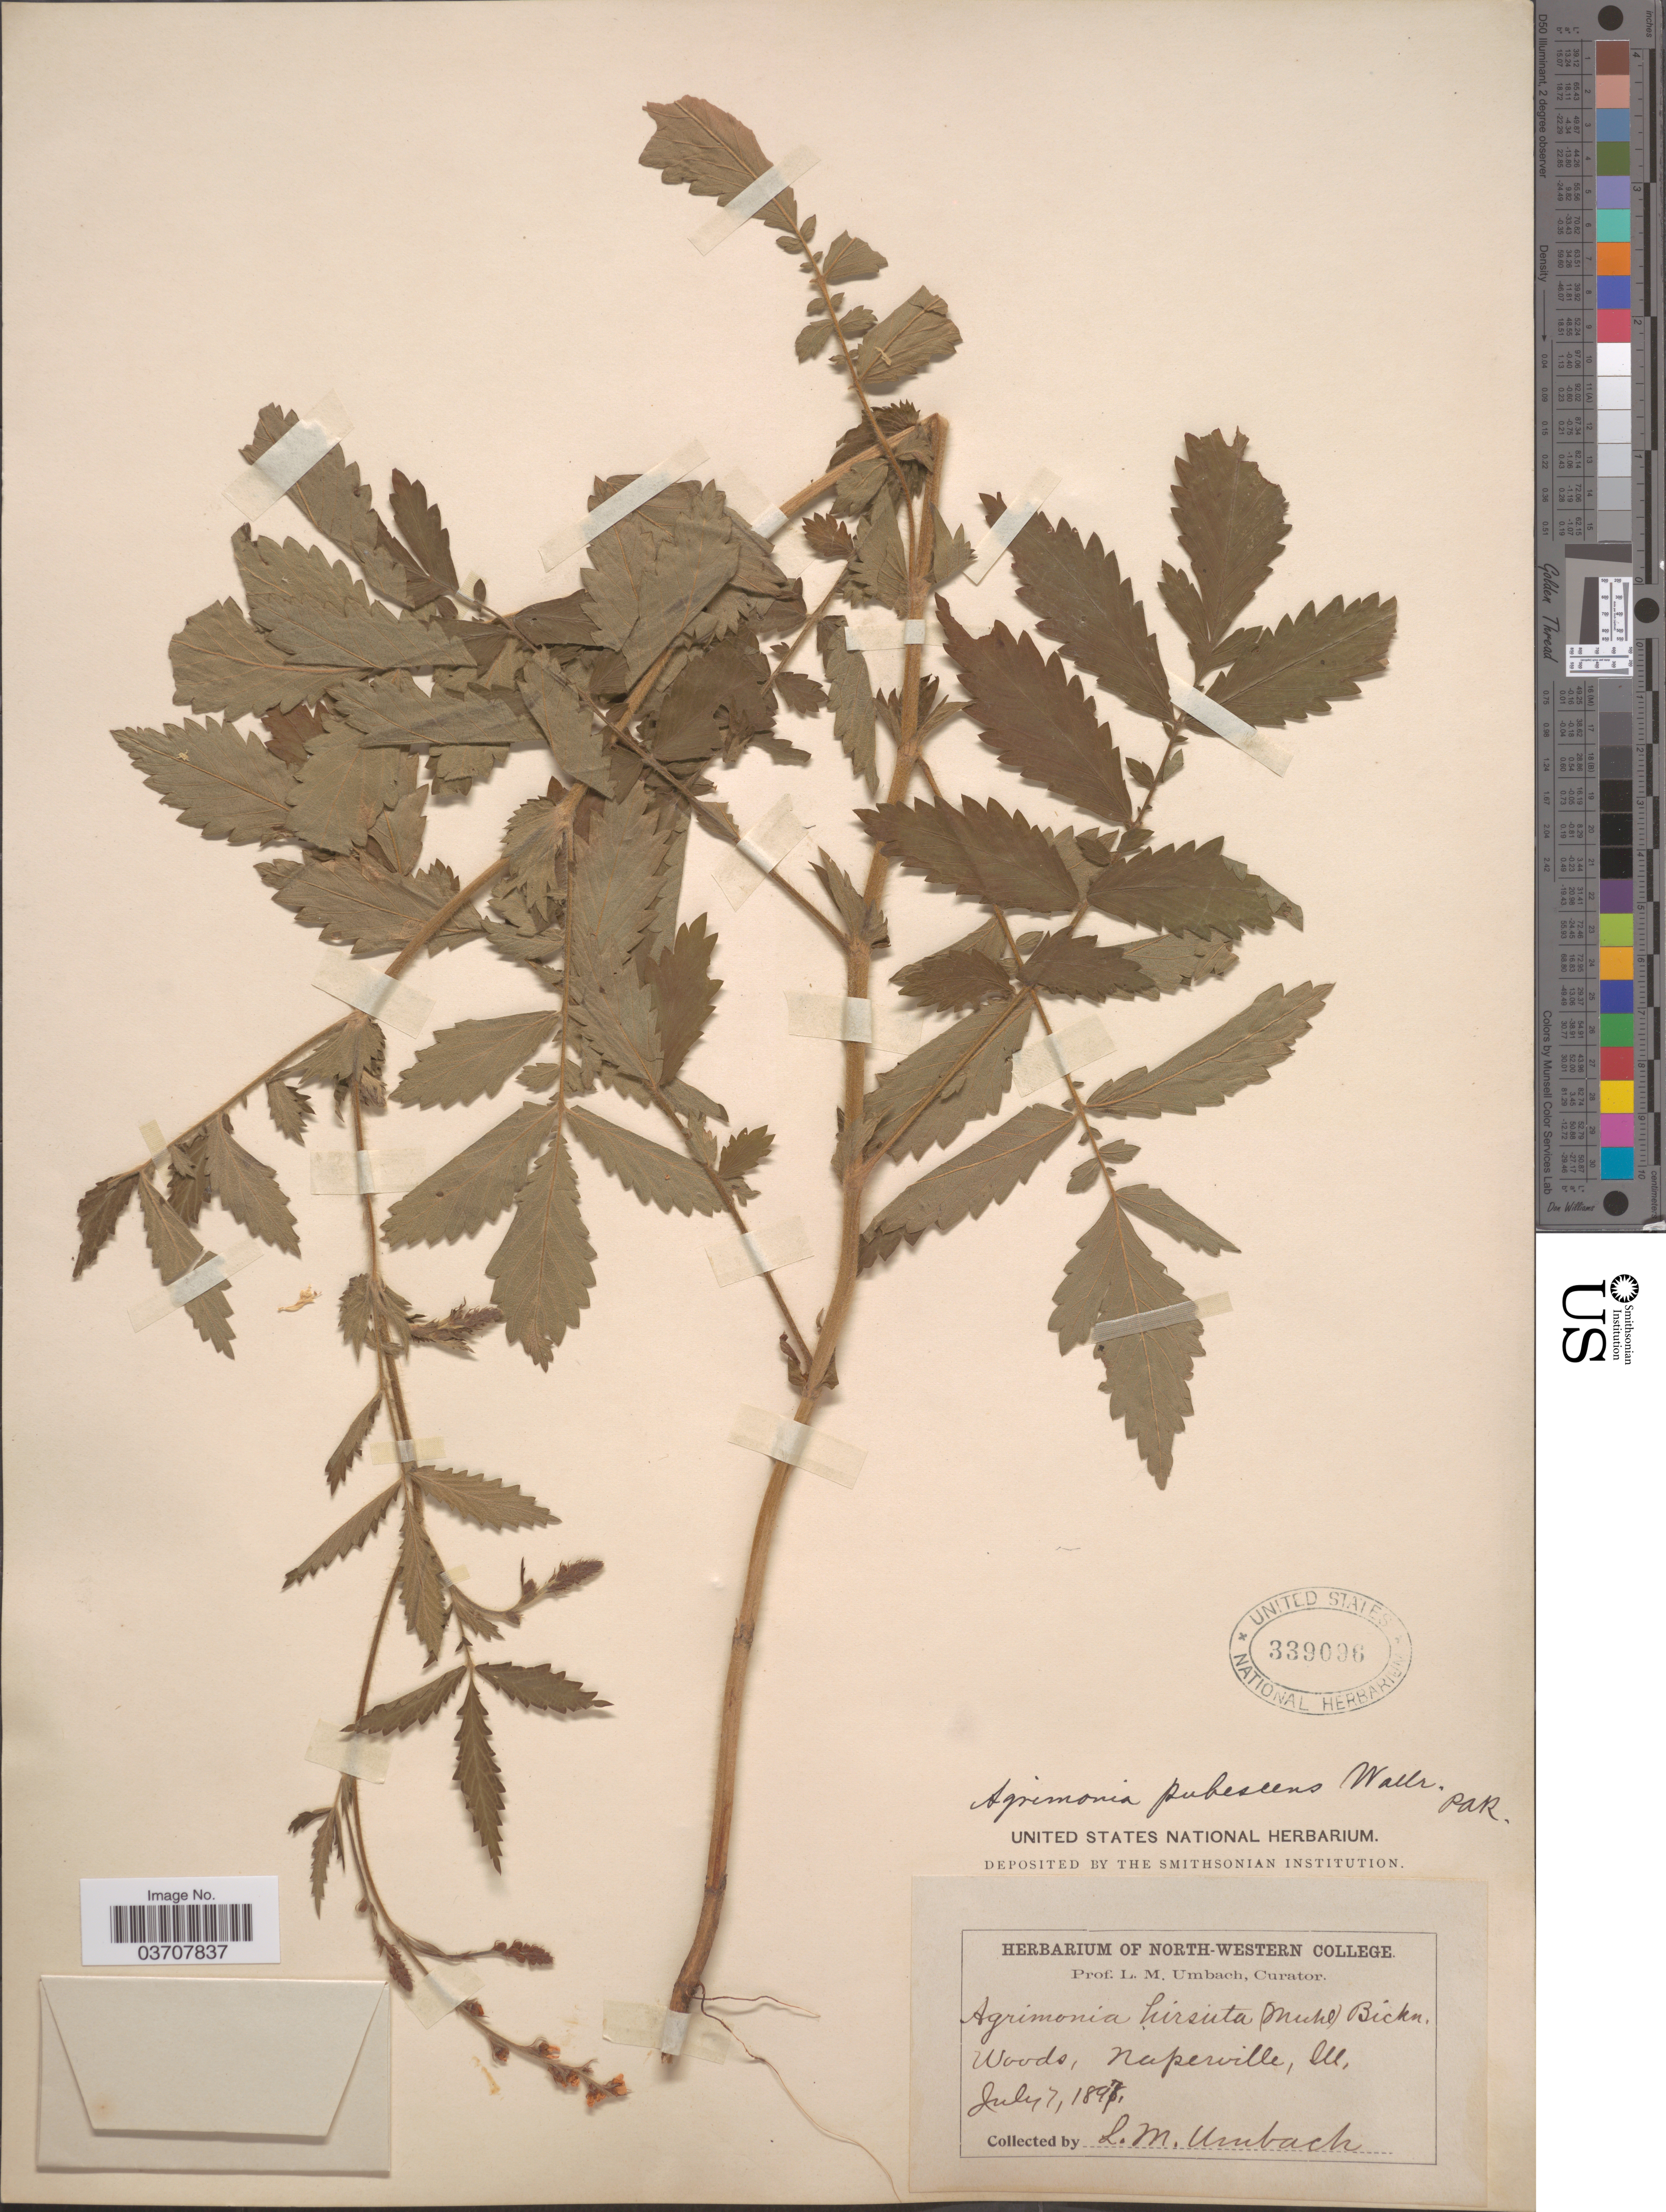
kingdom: Plantae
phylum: Tracheophyta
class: Magnoliopsida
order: Rosales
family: Rosaceae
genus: Agrimonia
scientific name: Agrimonia pubescens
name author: Wallr.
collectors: L. M. Umbach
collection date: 1897-07-07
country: United States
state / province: Illinois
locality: Naperville.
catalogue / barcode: US 339096